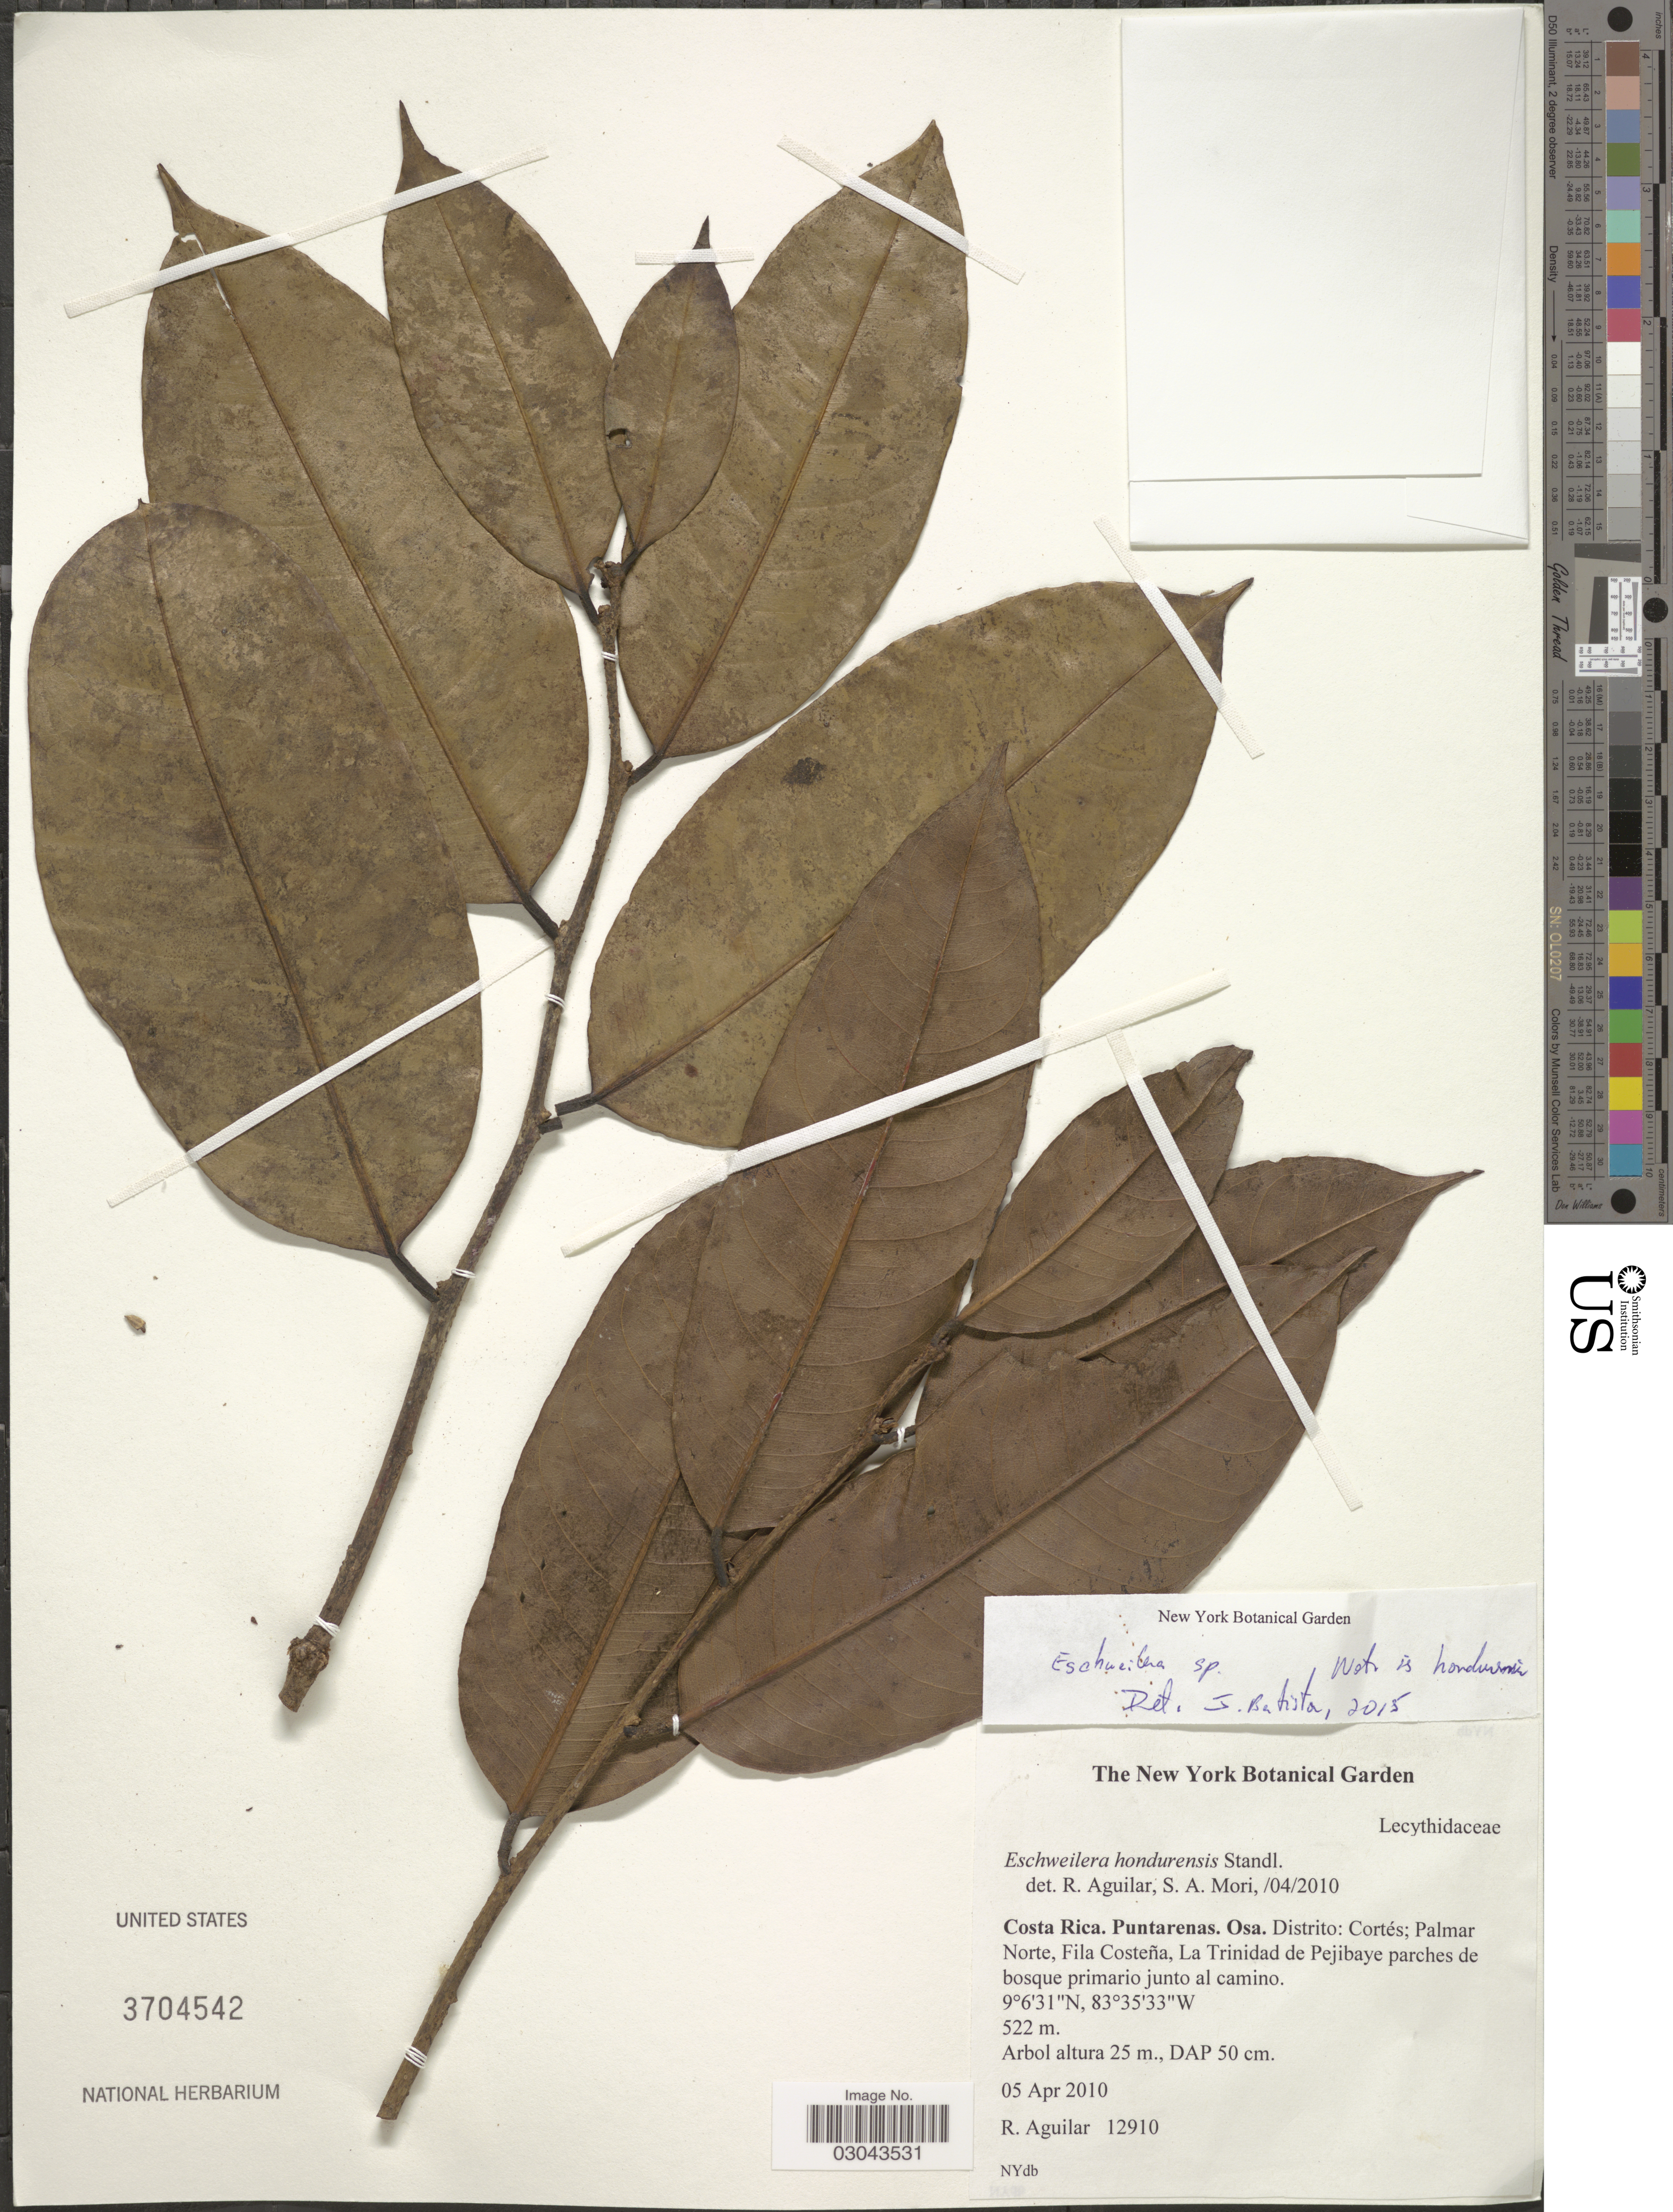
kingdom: Plantae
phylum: Tracheophyta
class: Magnoliopsida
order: Ericales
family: Lecythidaceae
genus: Eschweilera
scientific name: Eschweilera sp.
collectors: R. Aguilar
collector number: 12910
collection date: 2010-04-05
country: Costa Rica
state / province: Puntarenas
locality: Osa. Distrito: Cortés; Palmar Norte, Fila Costeña, La Trinidad de Pejibaye parches de bosque primario junto al camino.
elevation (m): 522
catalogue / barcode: US 3704542